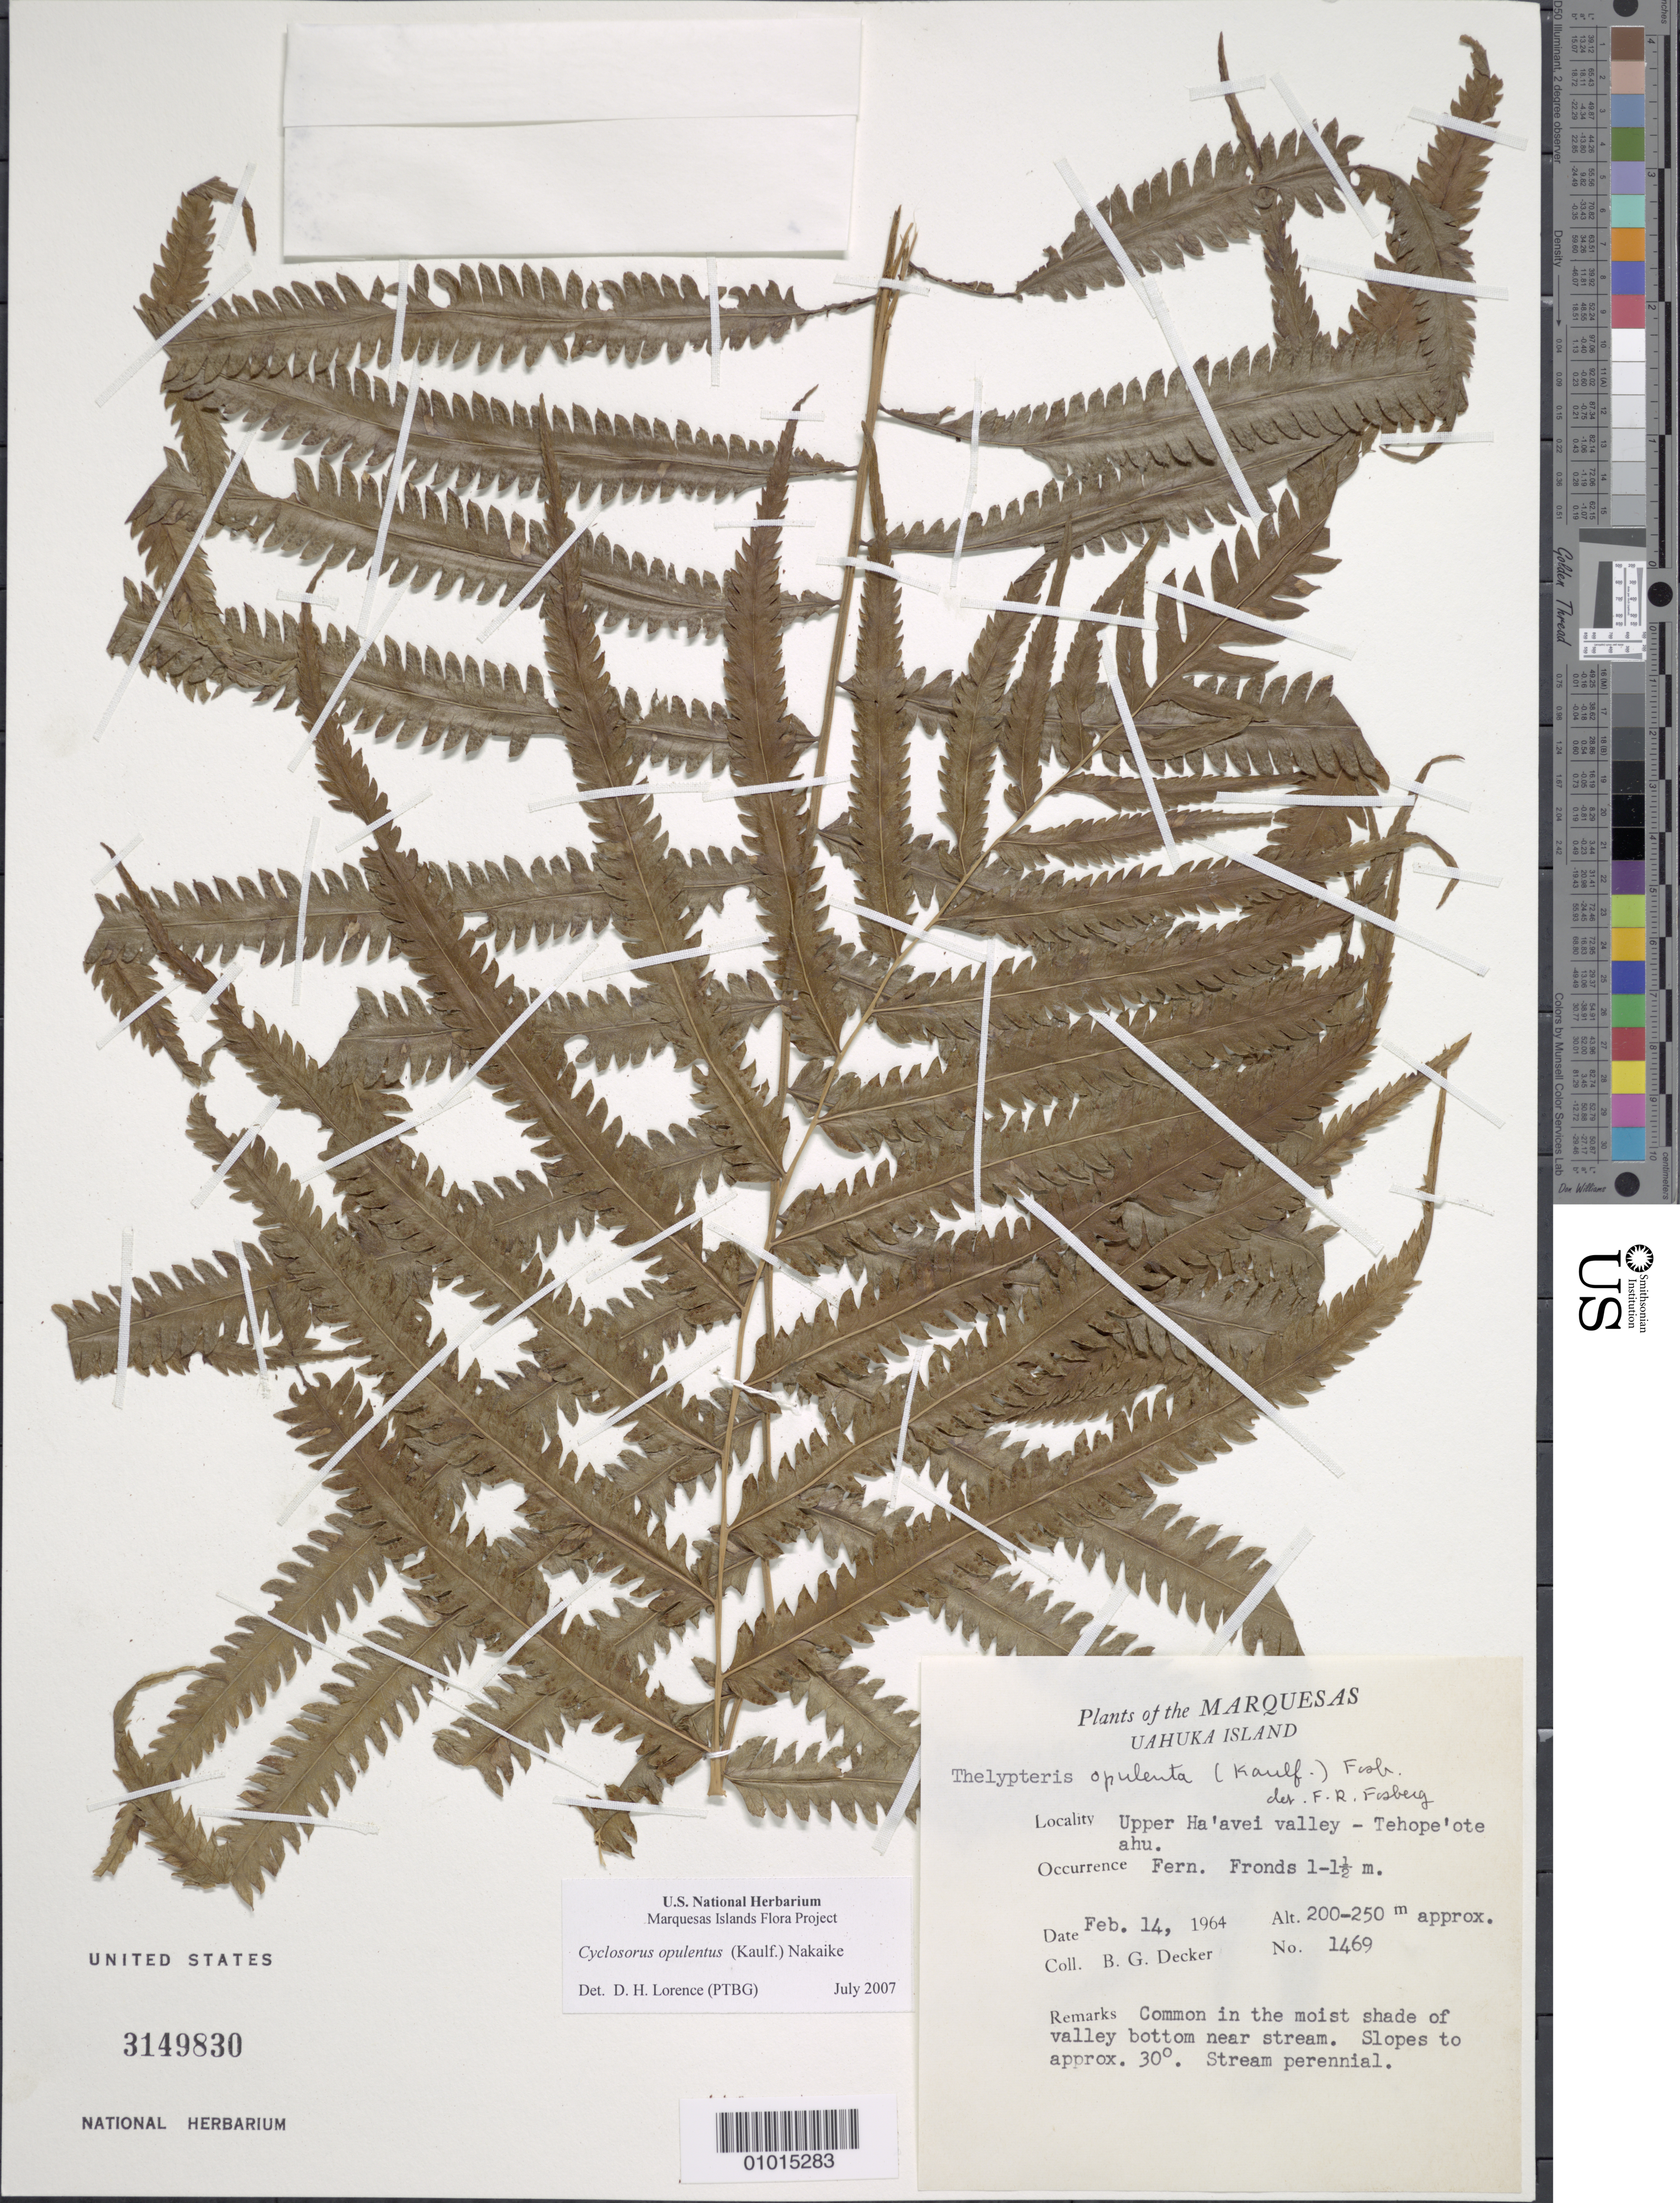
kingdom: Plantae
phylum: Tracheophyta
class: Polypodiopsida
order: Polypodiales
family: Thelypteridaceae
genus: Amphineuron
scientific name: Amphineuron opulentum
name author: (Kaulf.) Holttum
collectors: B. G. Decker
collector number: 1469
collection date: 1964-02-14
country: French Polynesia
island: Ua Huka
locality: Upper Ha'avei valley - Tehope'ote ahu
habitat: Common in moist shade of valley bottom near stream. Slopes to approx. 30º. Stream perennial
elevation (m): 200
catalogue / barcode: US 3149830